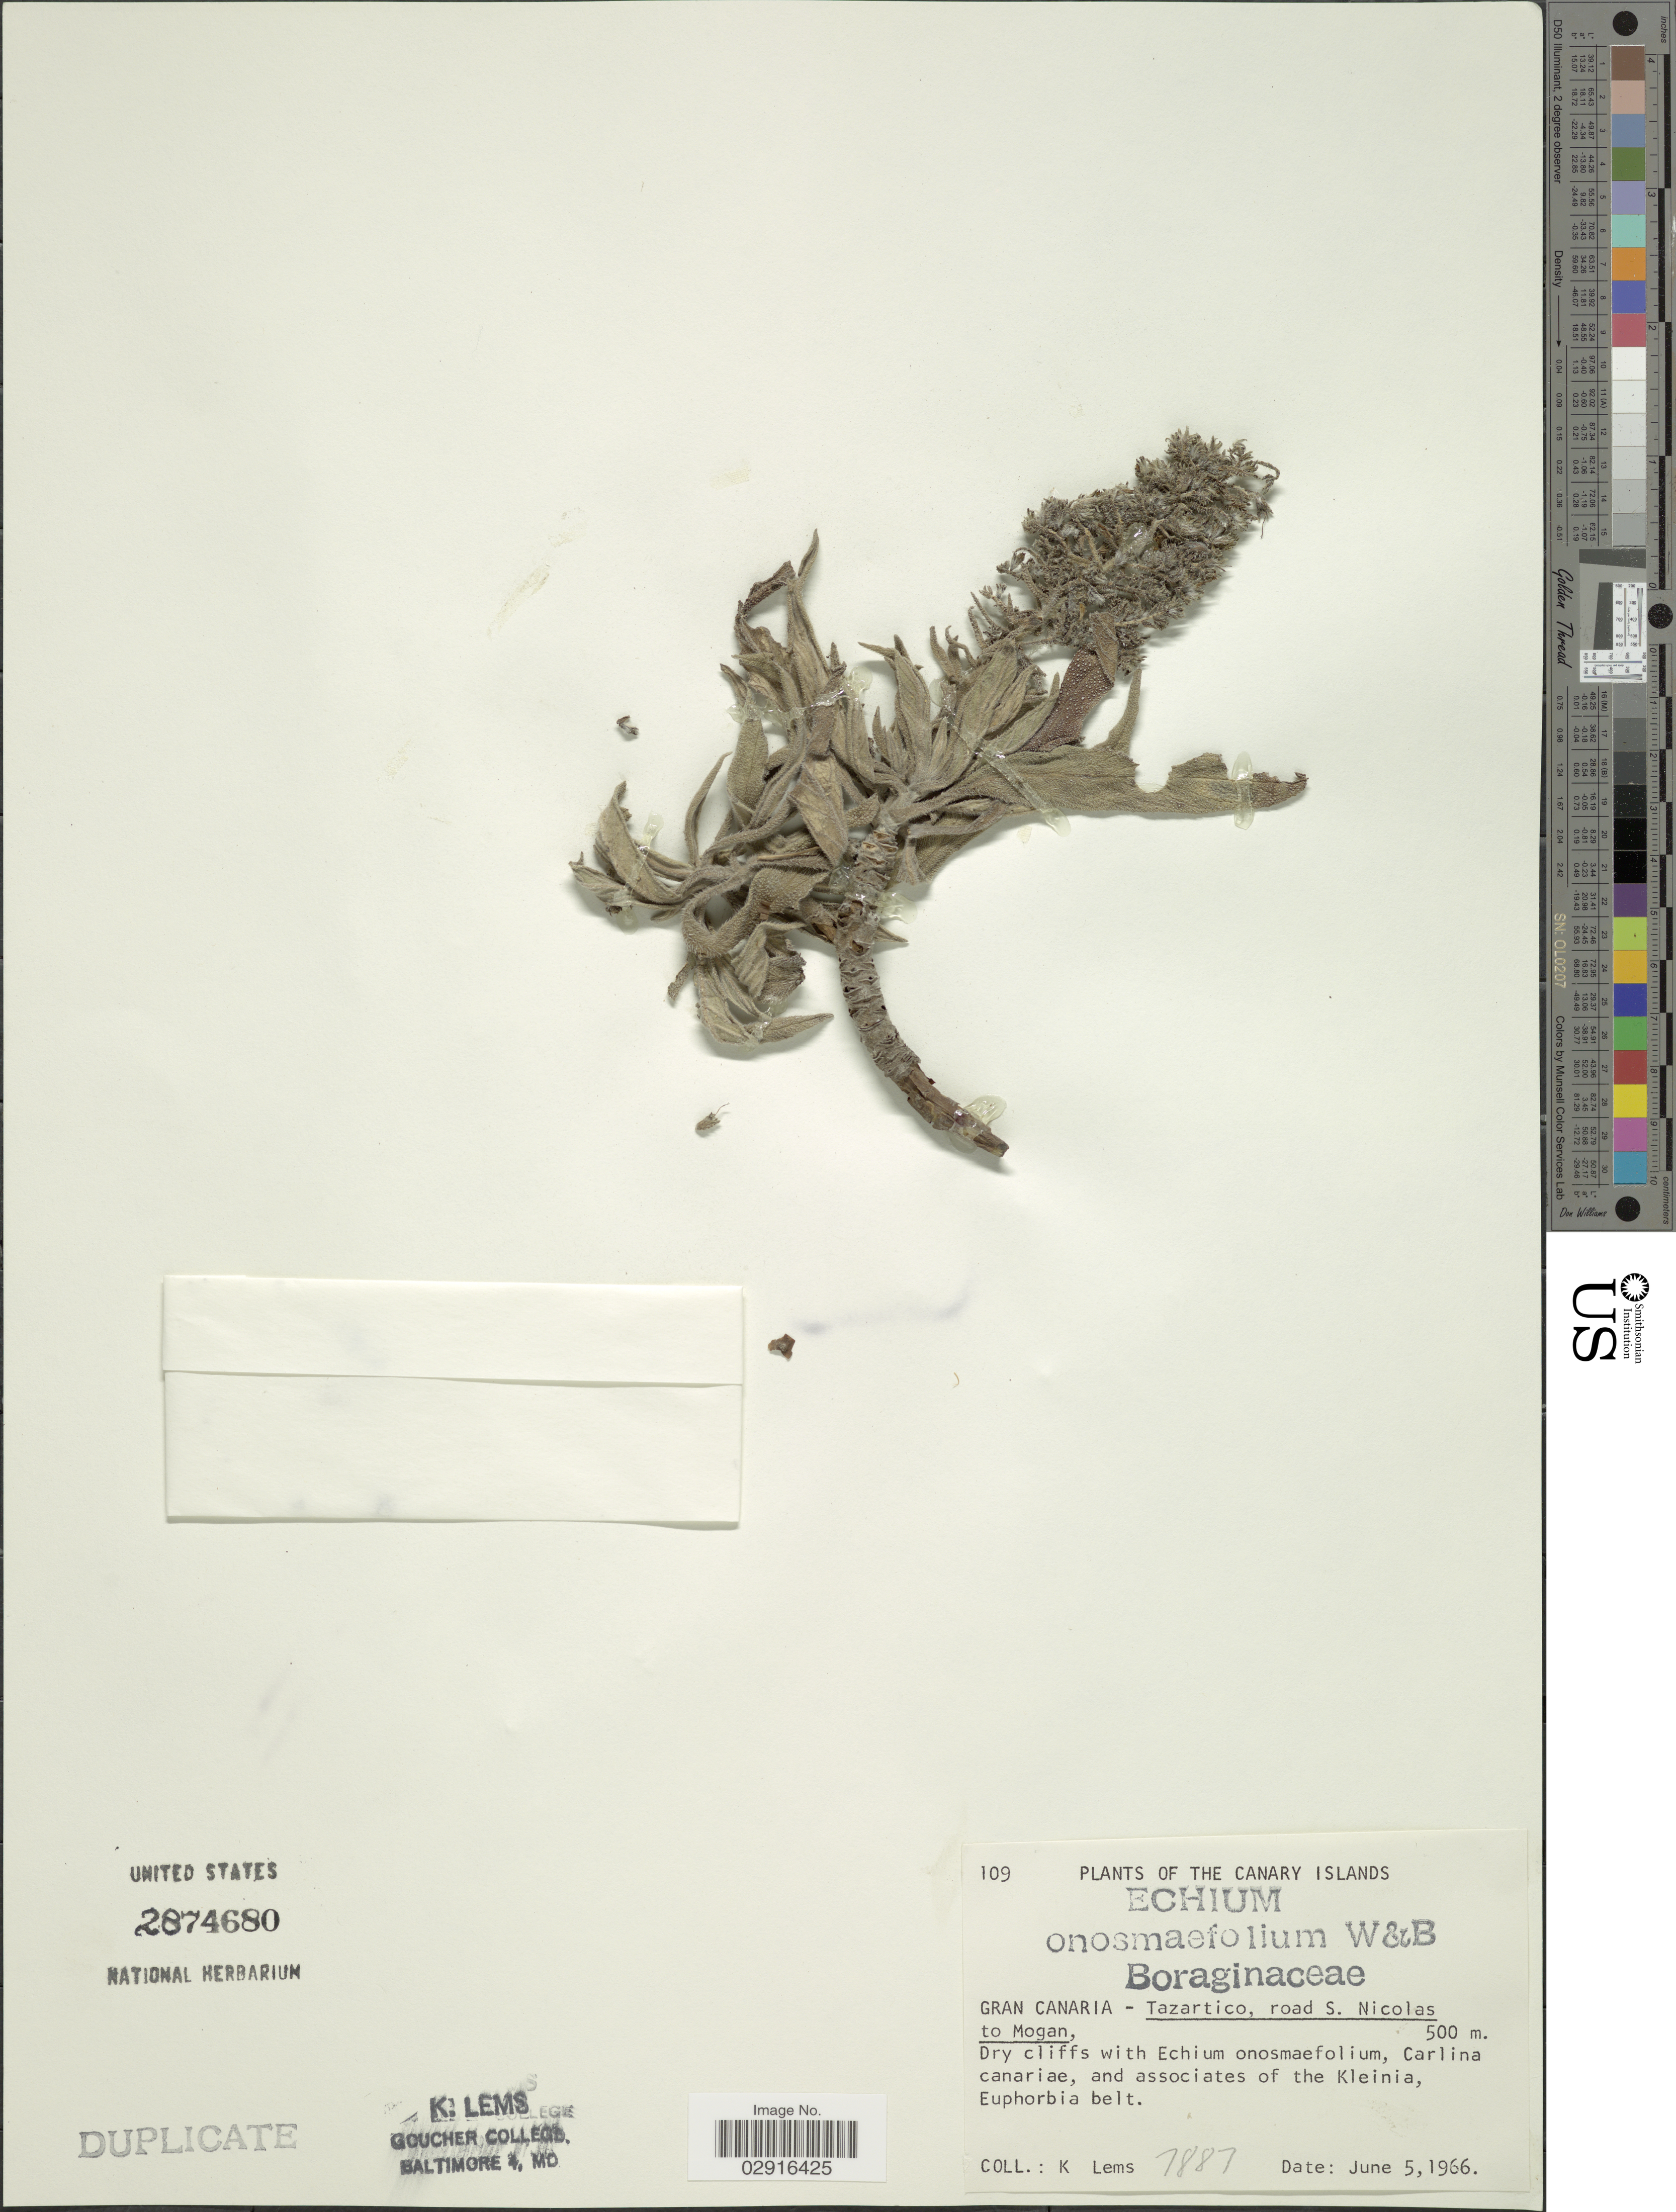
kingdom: Plantae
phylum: Tracheophyta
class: Magnoliopsida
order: Boraginales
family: Boraginaceae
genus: Echium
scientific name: Echium onosmifolium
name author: D.A. Webb & Berthel.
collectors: K. Lems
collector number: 7887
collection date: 1966-06-05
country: Spain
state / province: Canarias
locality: Canary Islands. Gran Canaria - Tazartico, road S. Nicolas to Mogan.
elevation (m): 500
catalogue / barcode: US 2874680